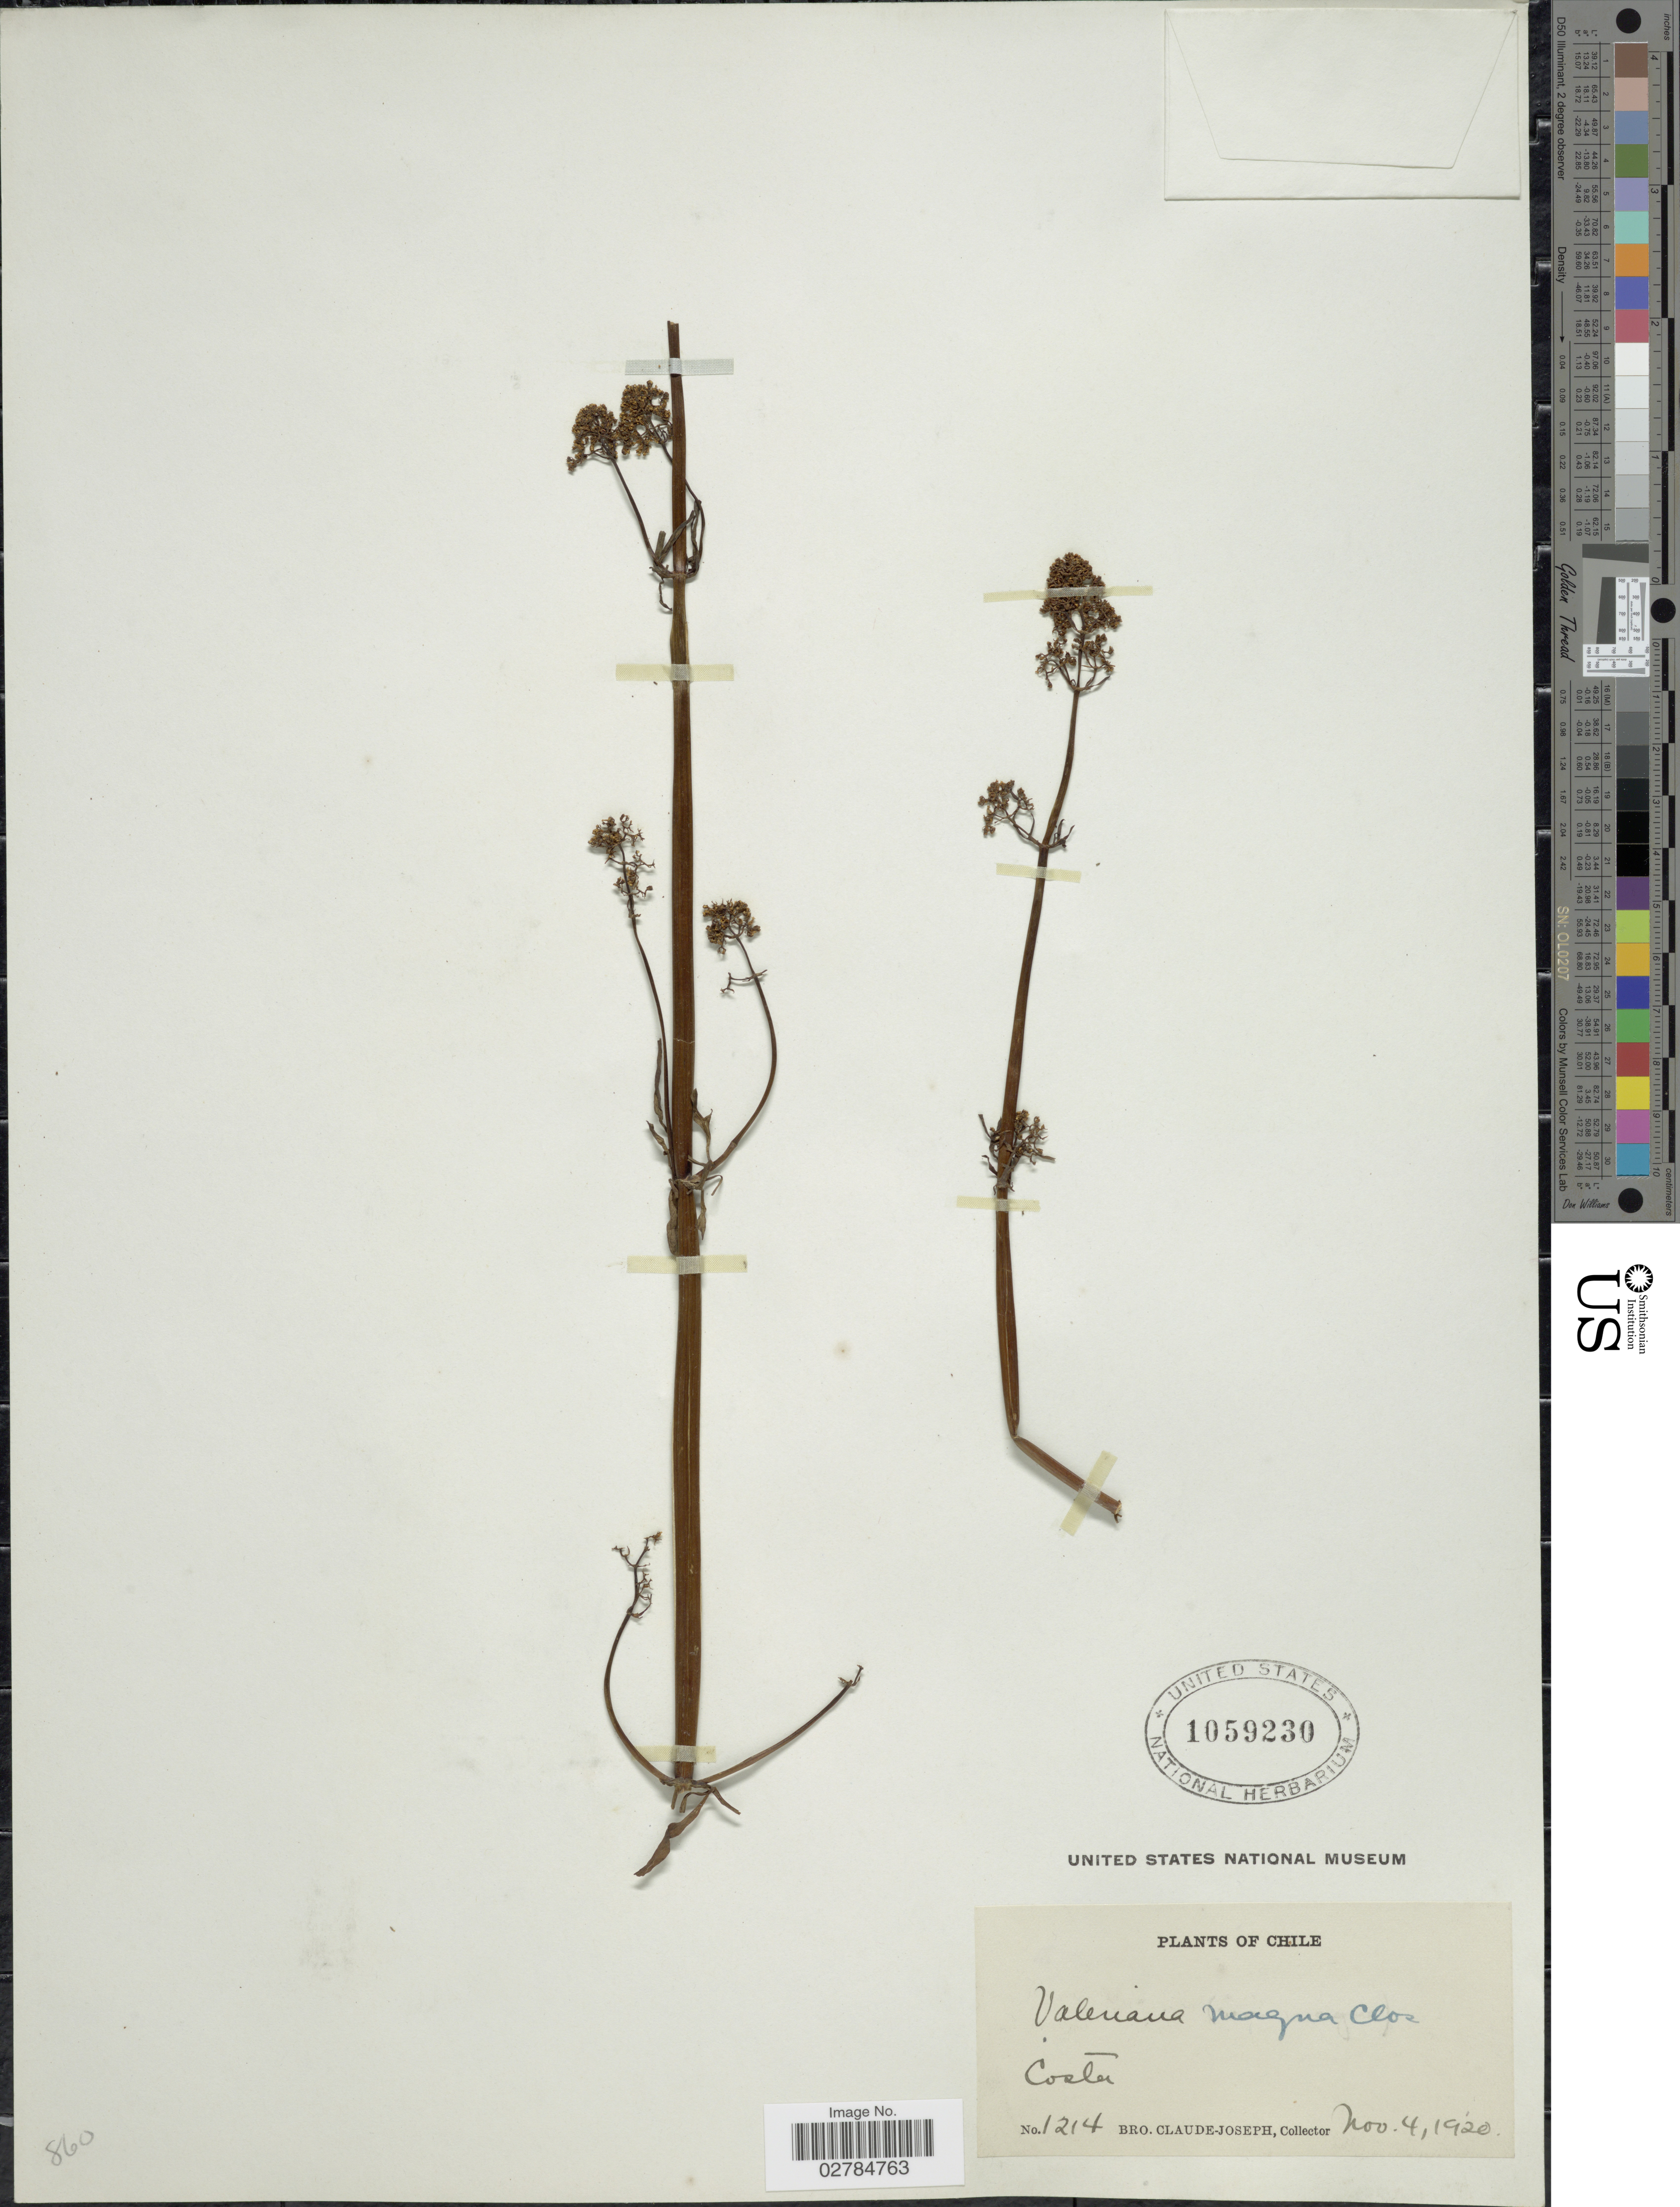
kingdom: Plantae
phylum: Tracheophyta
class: Magnoliopsida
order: Dipsacales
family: Caprifoliaceae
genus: Valeriana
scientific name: Valeriana magna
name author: Clos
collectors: Bro. Claude-Joseph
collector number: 1214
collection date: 1920-11-04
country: Chile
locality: Costa.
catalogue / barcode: US 1059230